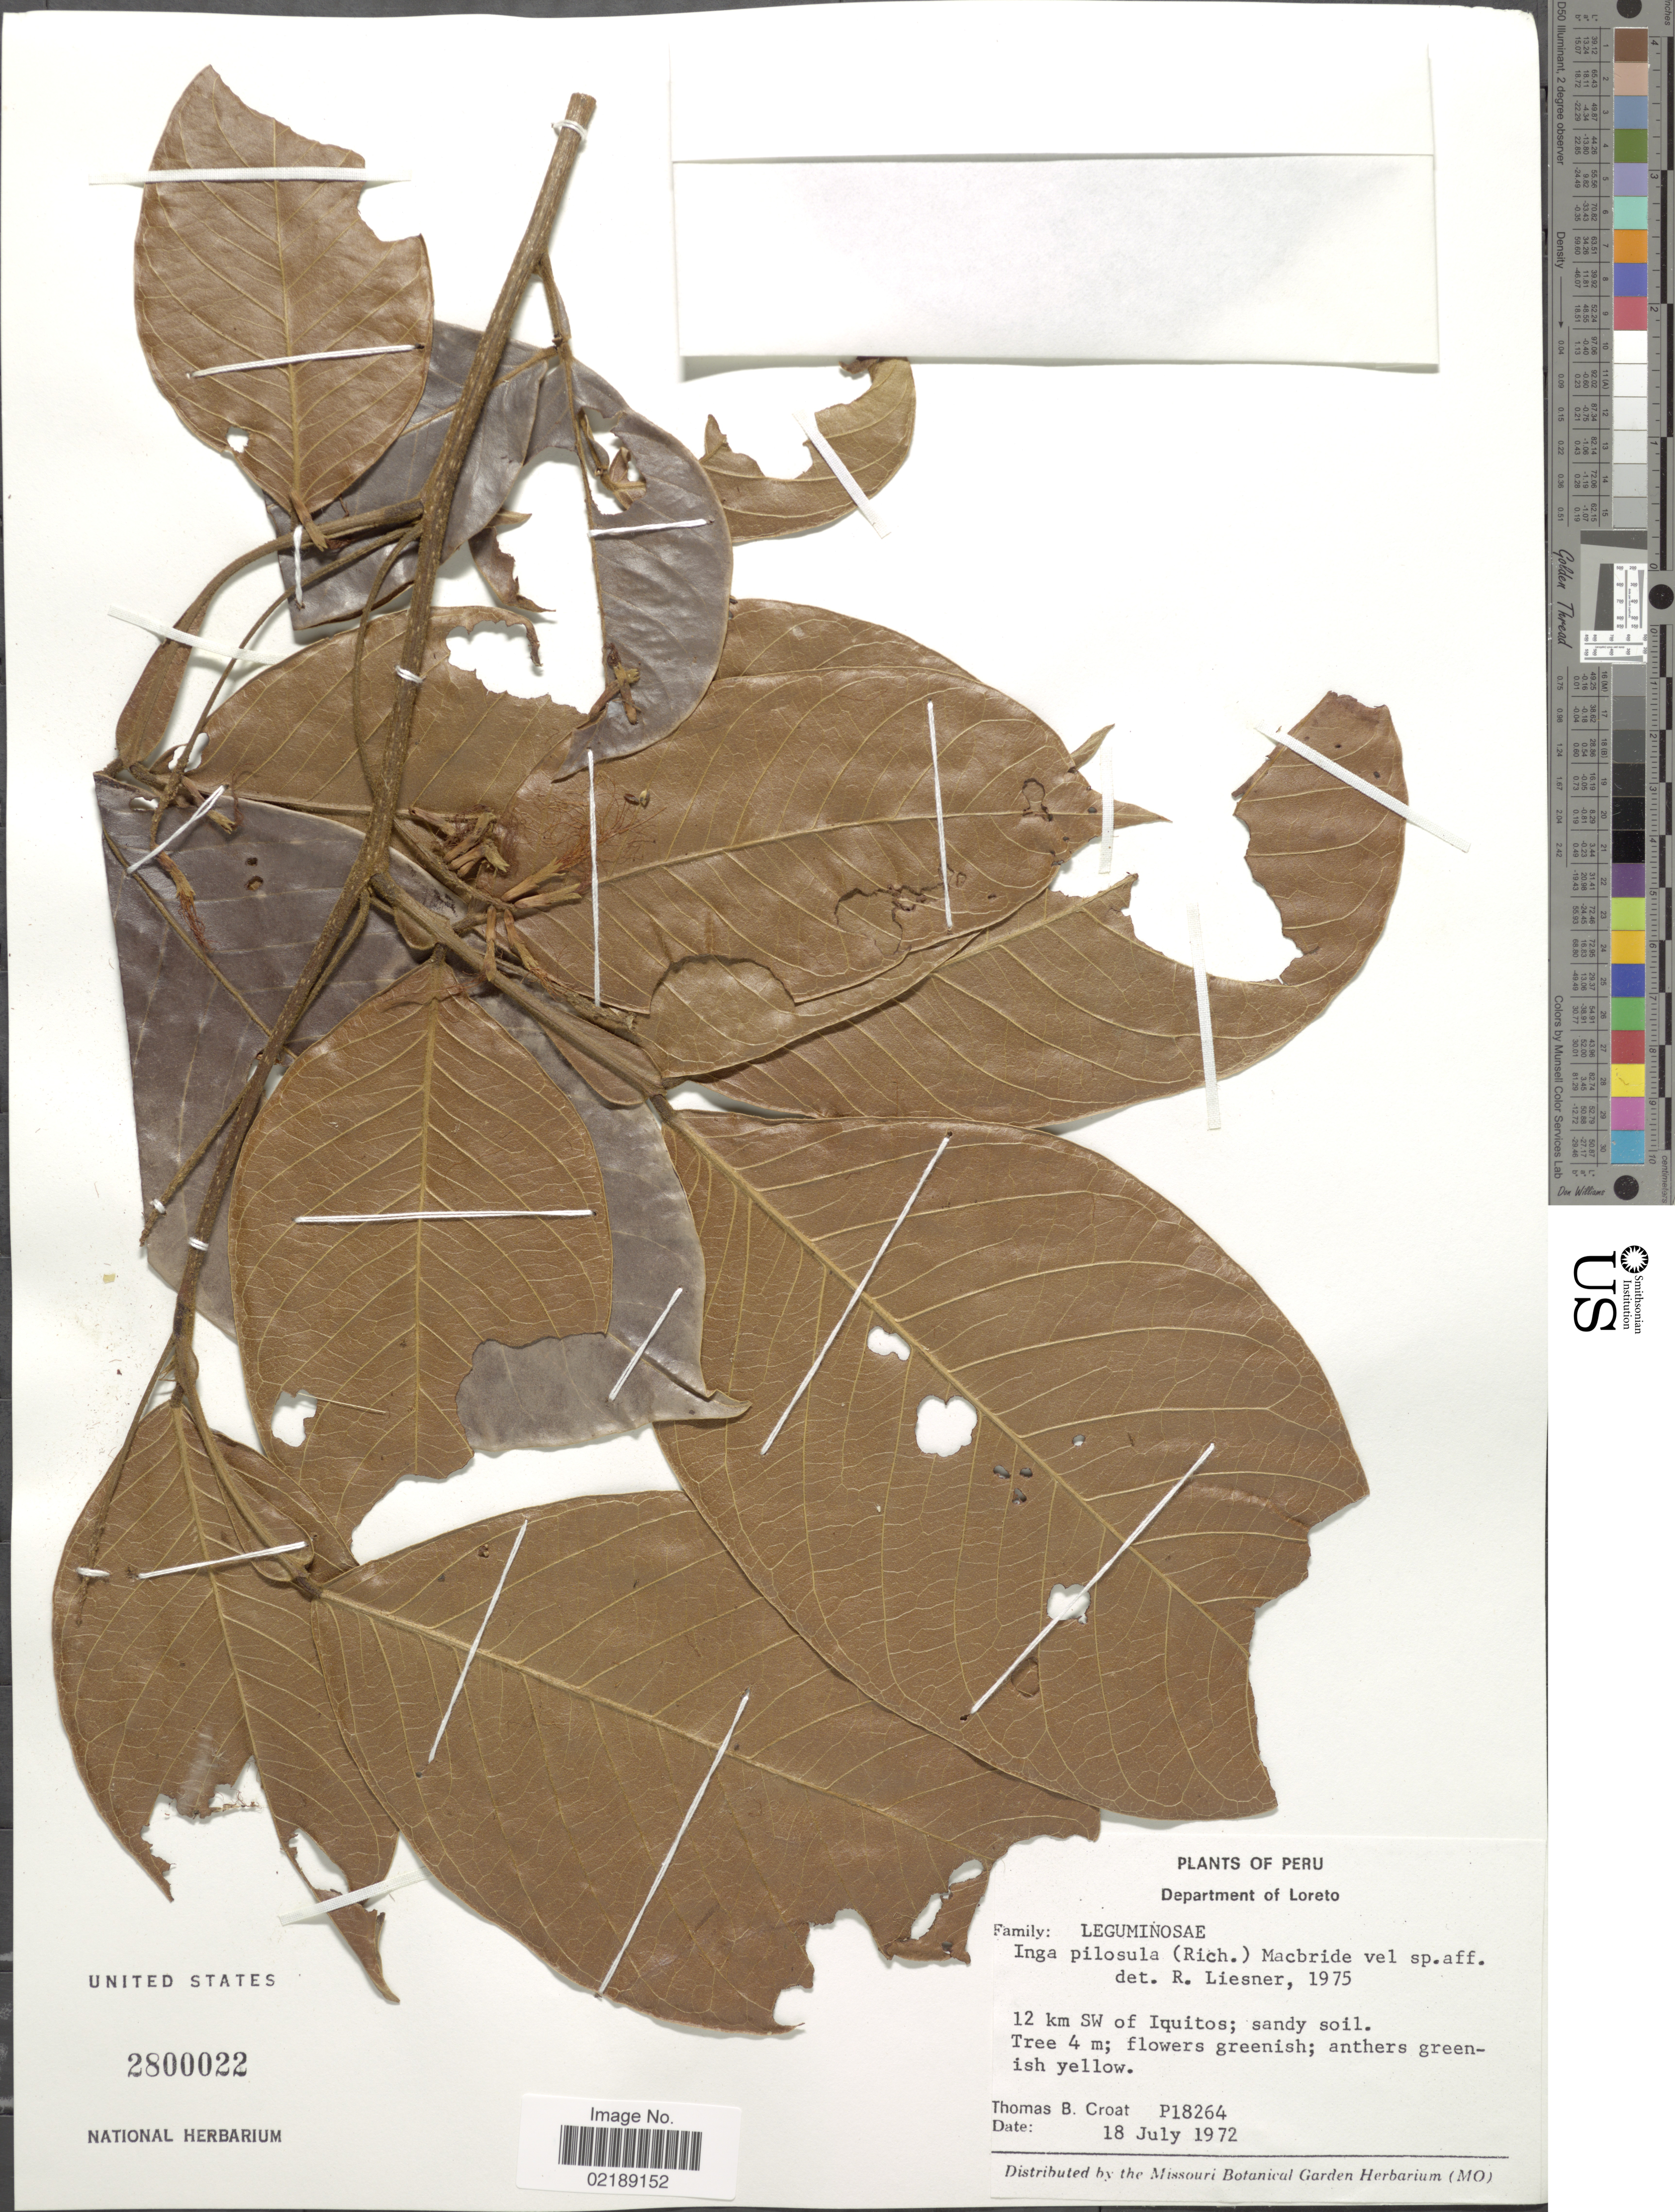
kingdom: Plantae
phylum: Tracheophyta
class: Magnoliopsida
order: Fabales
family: Fabaceae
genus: Inga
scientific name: Inga pilosula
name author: (Rich.) J.F. Macbr.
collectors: T. B. Croat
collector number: P18264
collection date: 1972-07-18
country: Peru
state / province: Loreto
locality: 12 km SW of Iquitos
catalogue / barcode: US 2800022